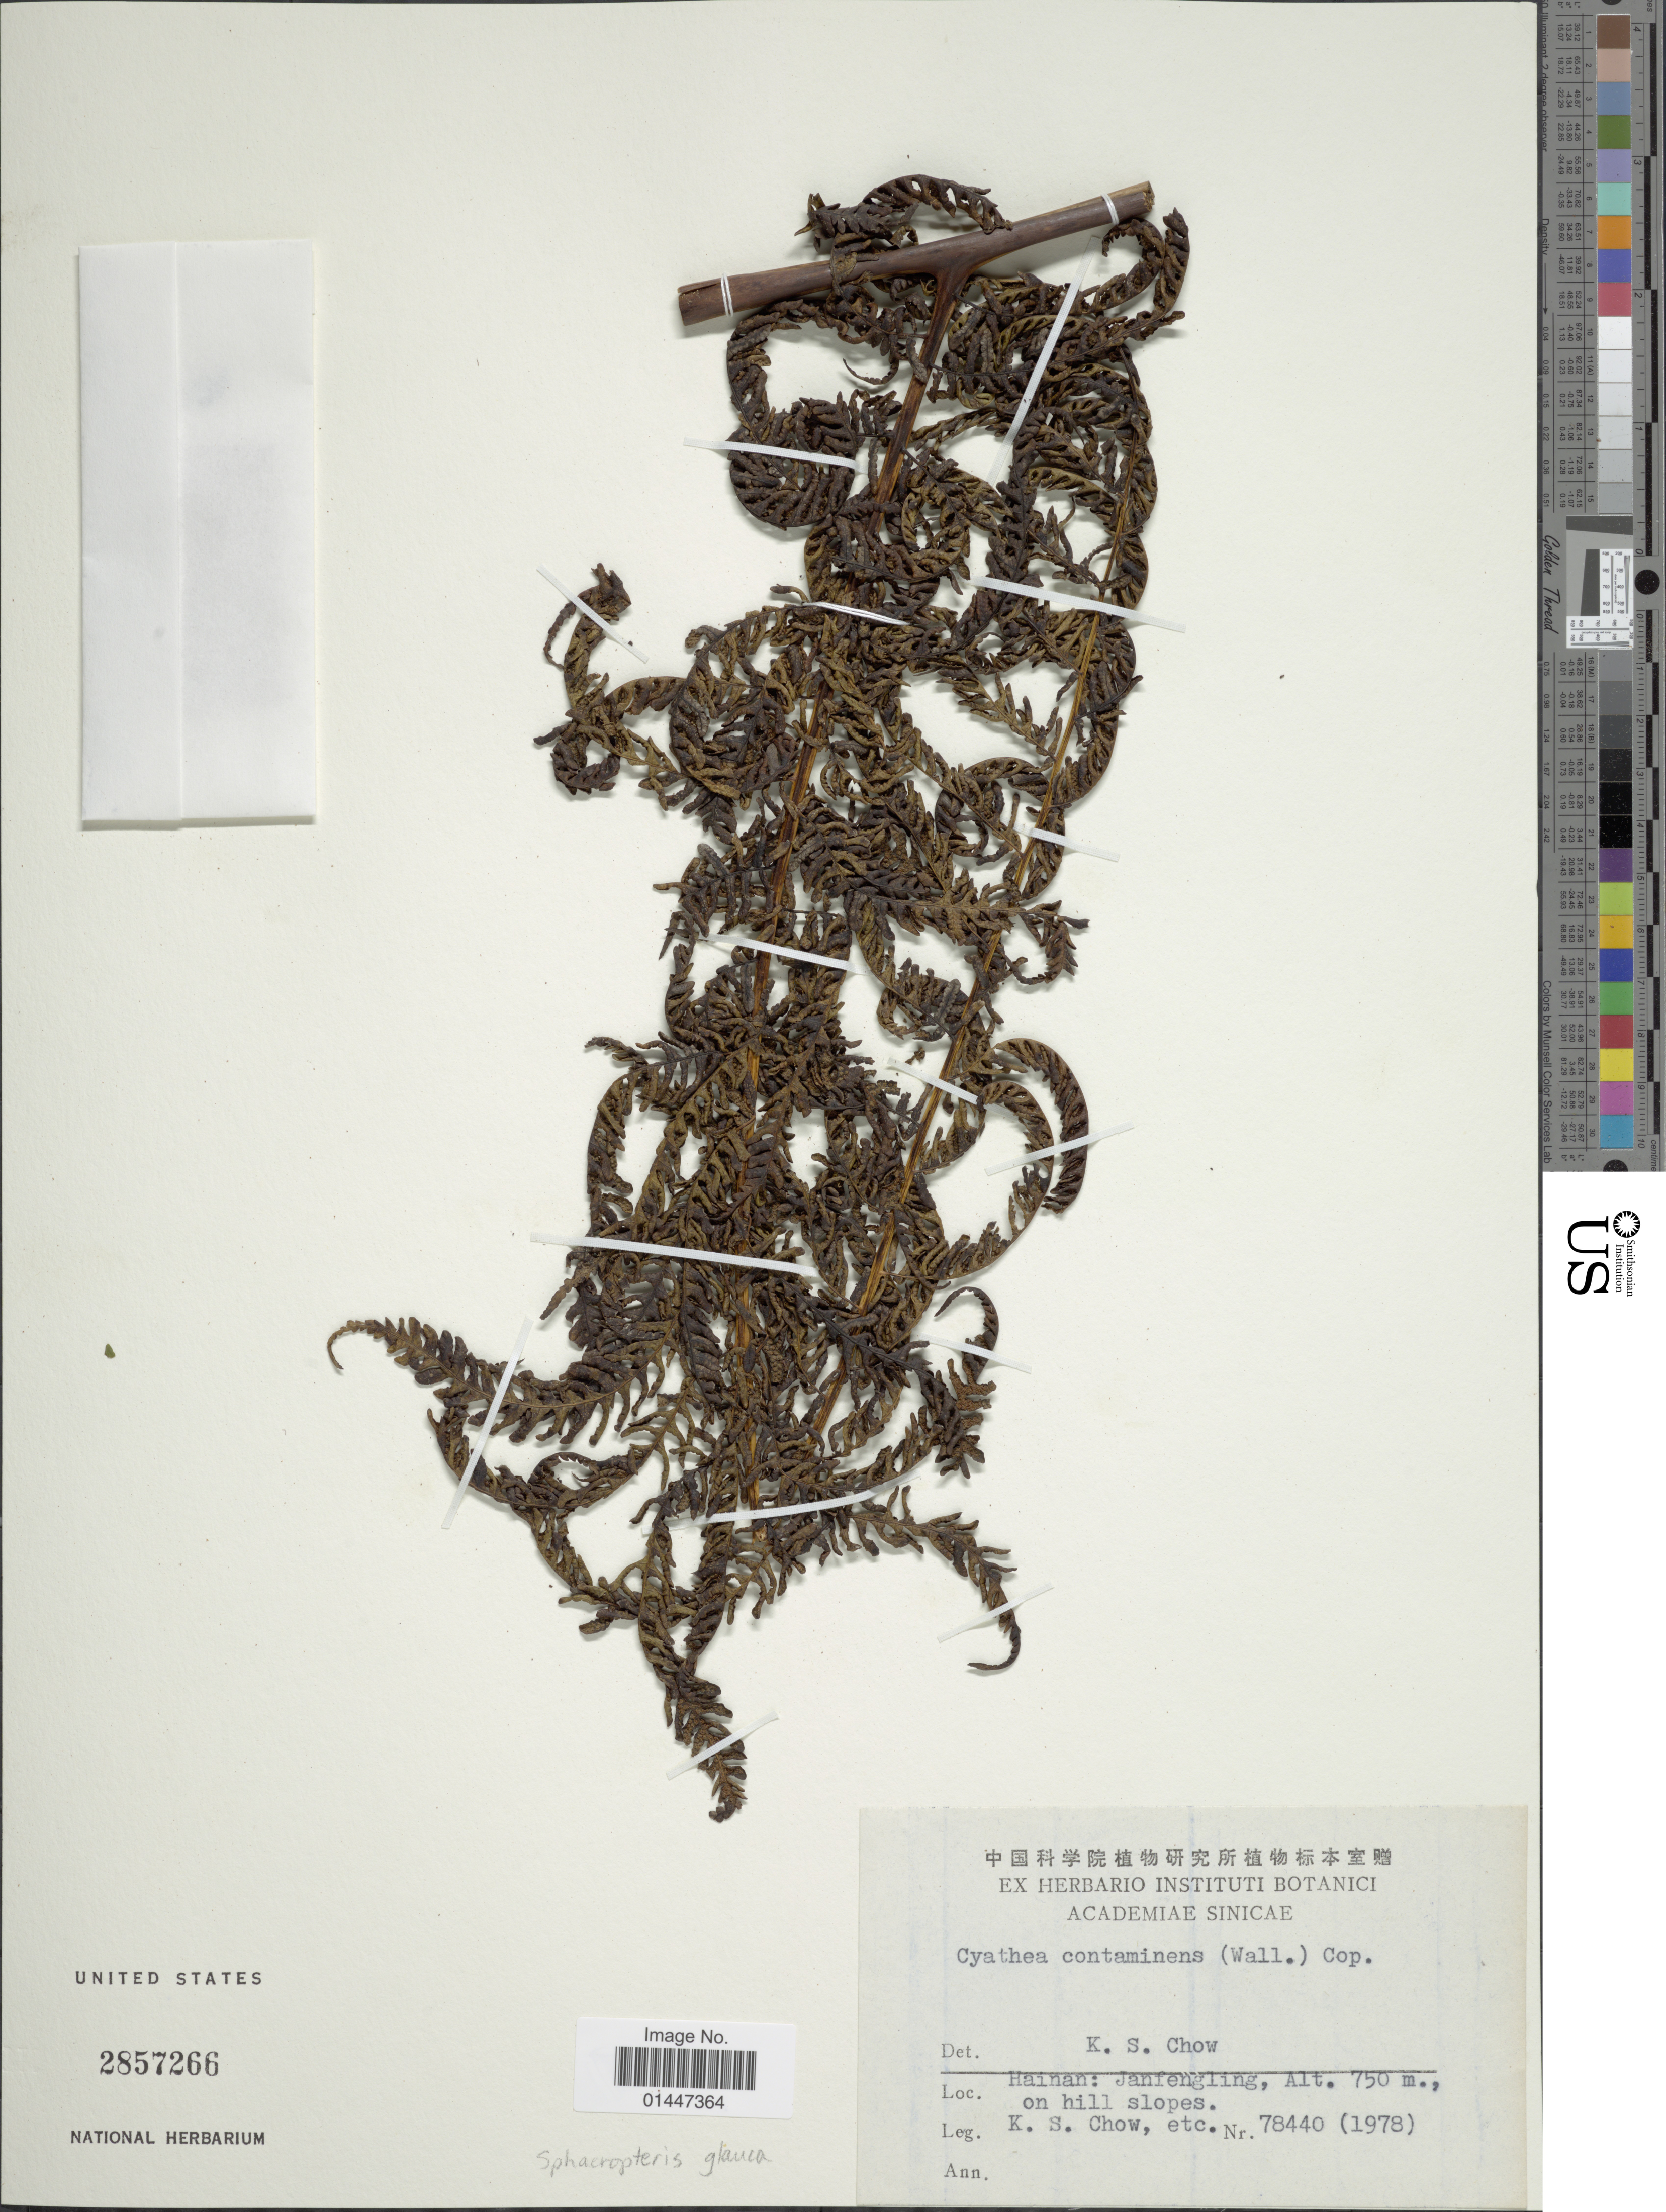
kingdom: Plantae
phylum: Tracheophyta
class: Polypodiopsida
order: Cyatheales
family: Cyatheaceae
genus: Sphaeropteris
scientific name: Sphaeropteris glauca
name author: (Blume) R.M. Tryon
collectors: K. S. Chow & et al.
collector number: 78440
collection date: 1978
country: China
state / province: Hainan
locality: Janfengling. On hill slopes.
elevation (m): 750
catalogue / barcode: US 2857266